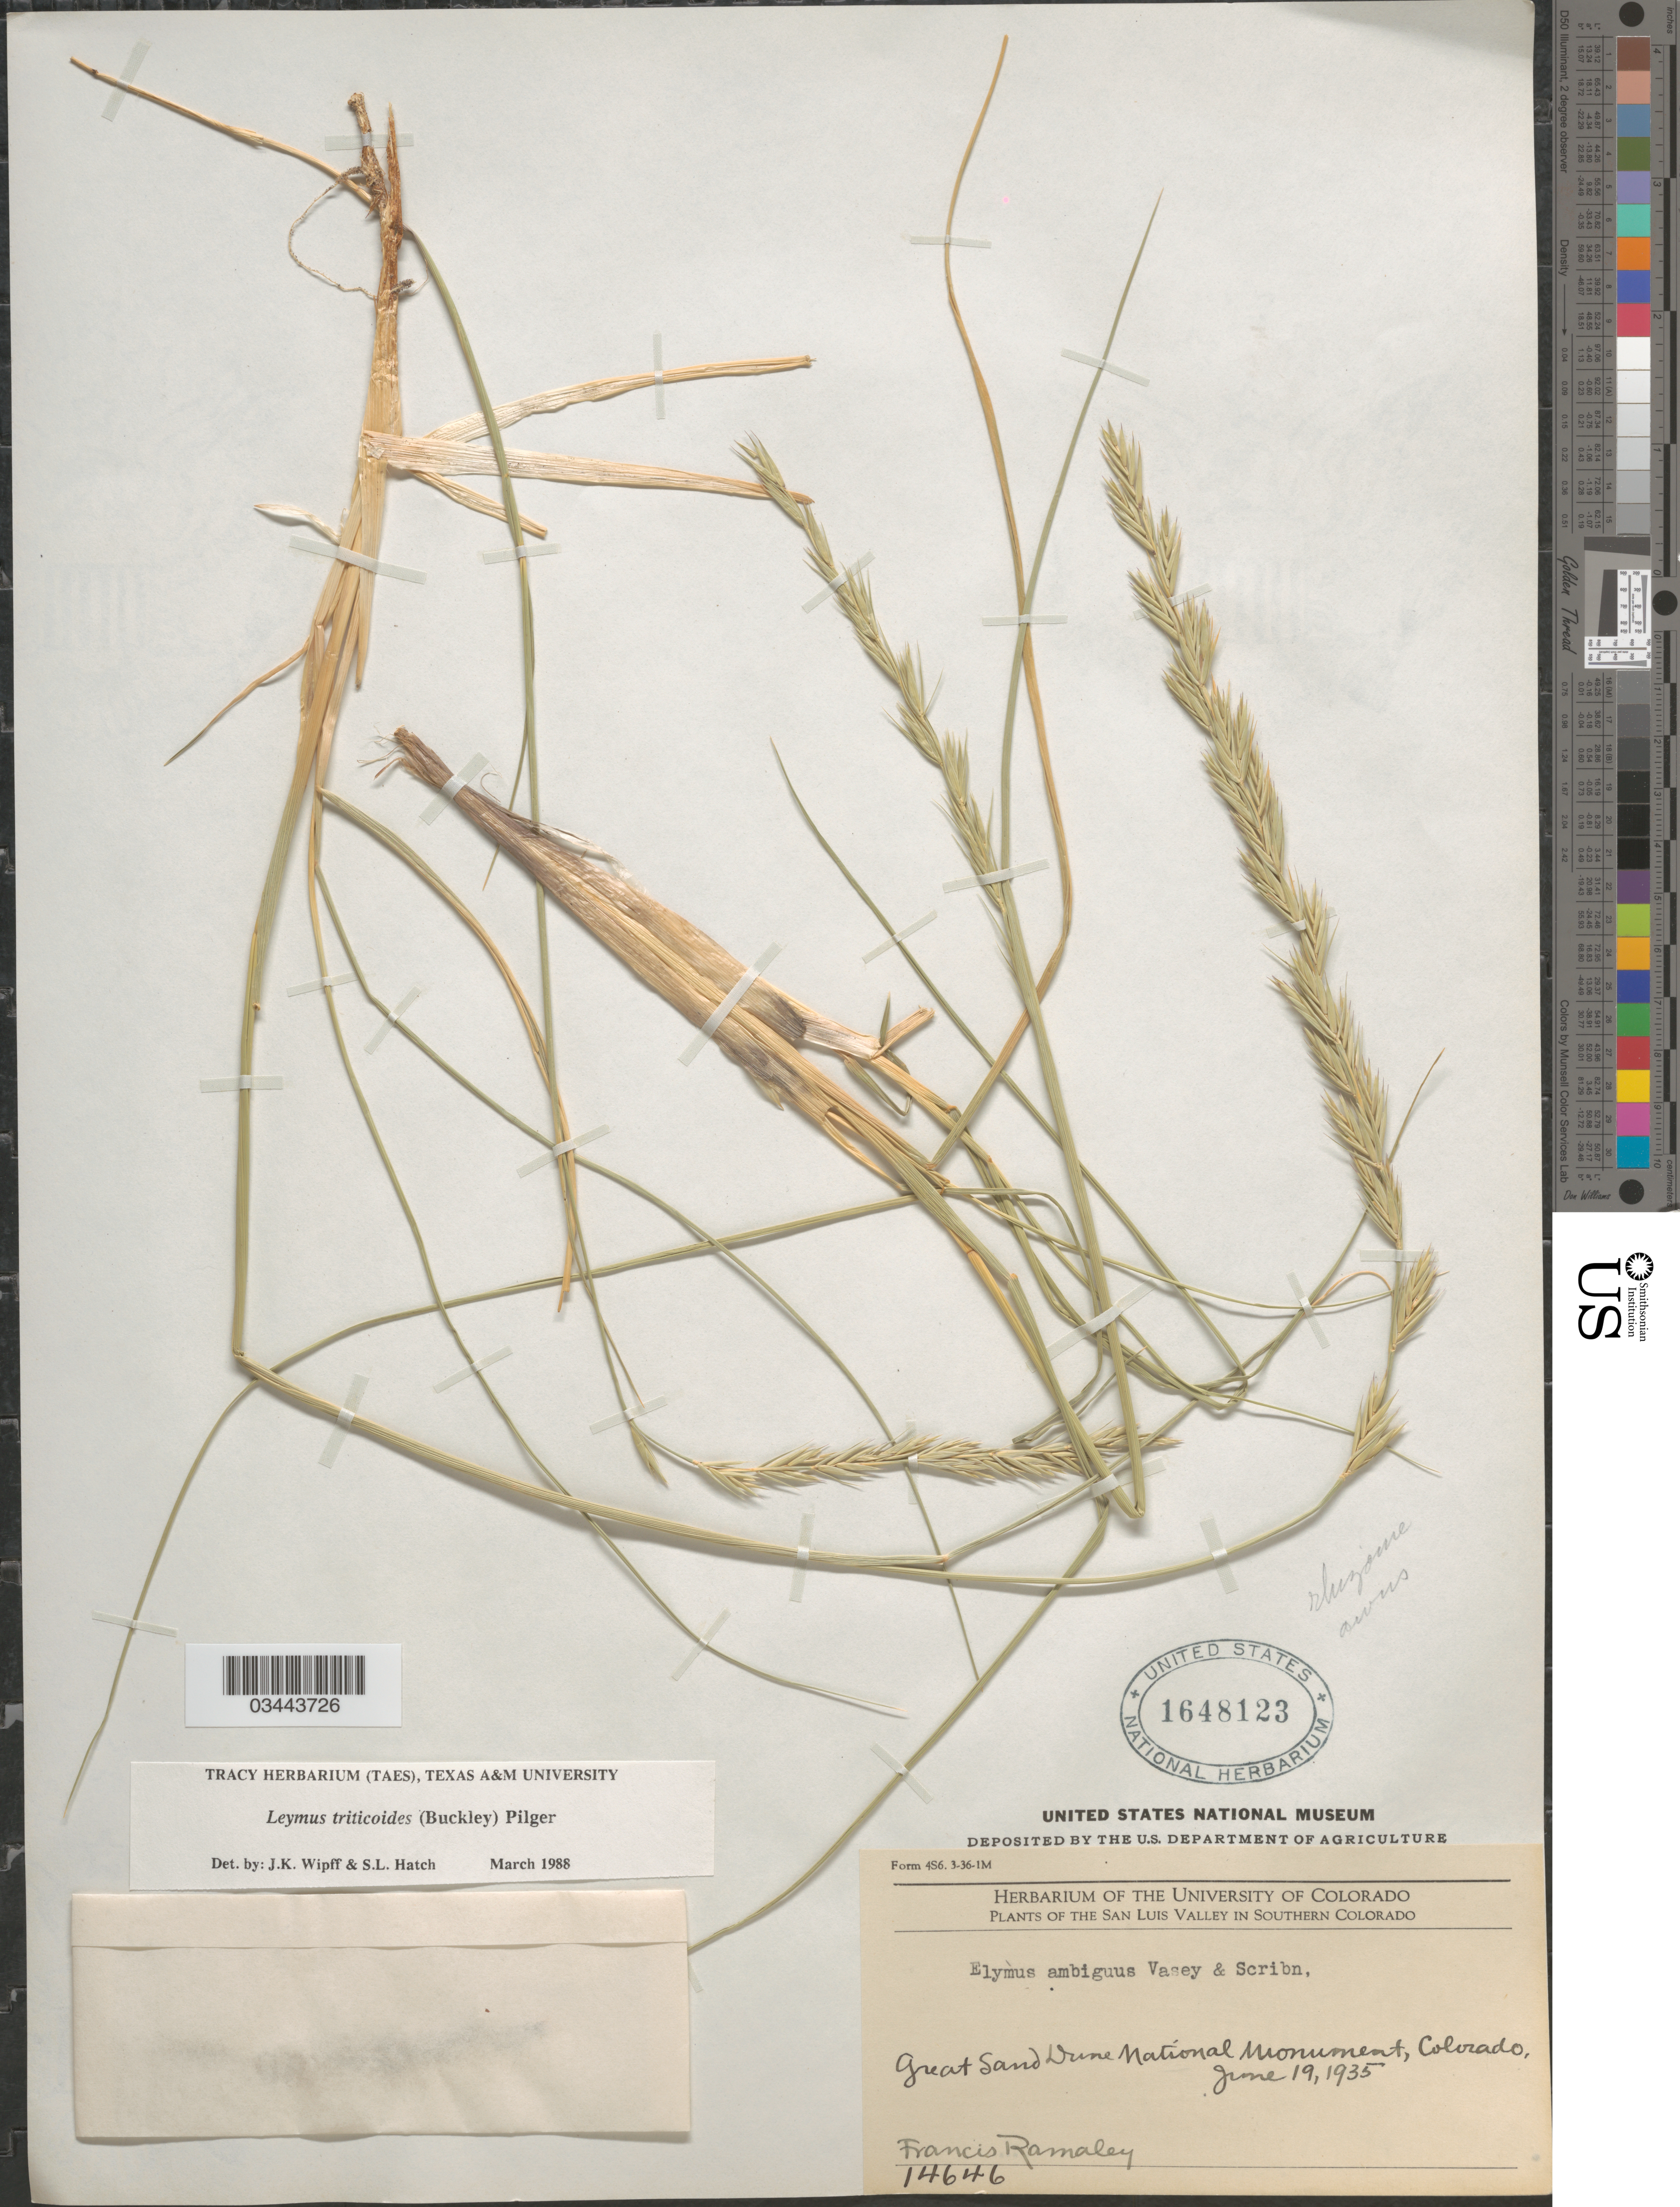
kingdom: Plantae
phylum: Tracheophyta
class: Liliopsida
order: Poales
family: Poaceae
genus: Leymus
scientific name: Leymus triticoides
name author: (Buckley) Pilg.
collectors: F. Ramaley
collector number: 14646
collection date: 1935-06-19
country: United States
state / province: Colorado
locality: San Luis Valley in Southern Colorado. Great Sand Dune National Monument.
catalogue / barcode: US 1648123